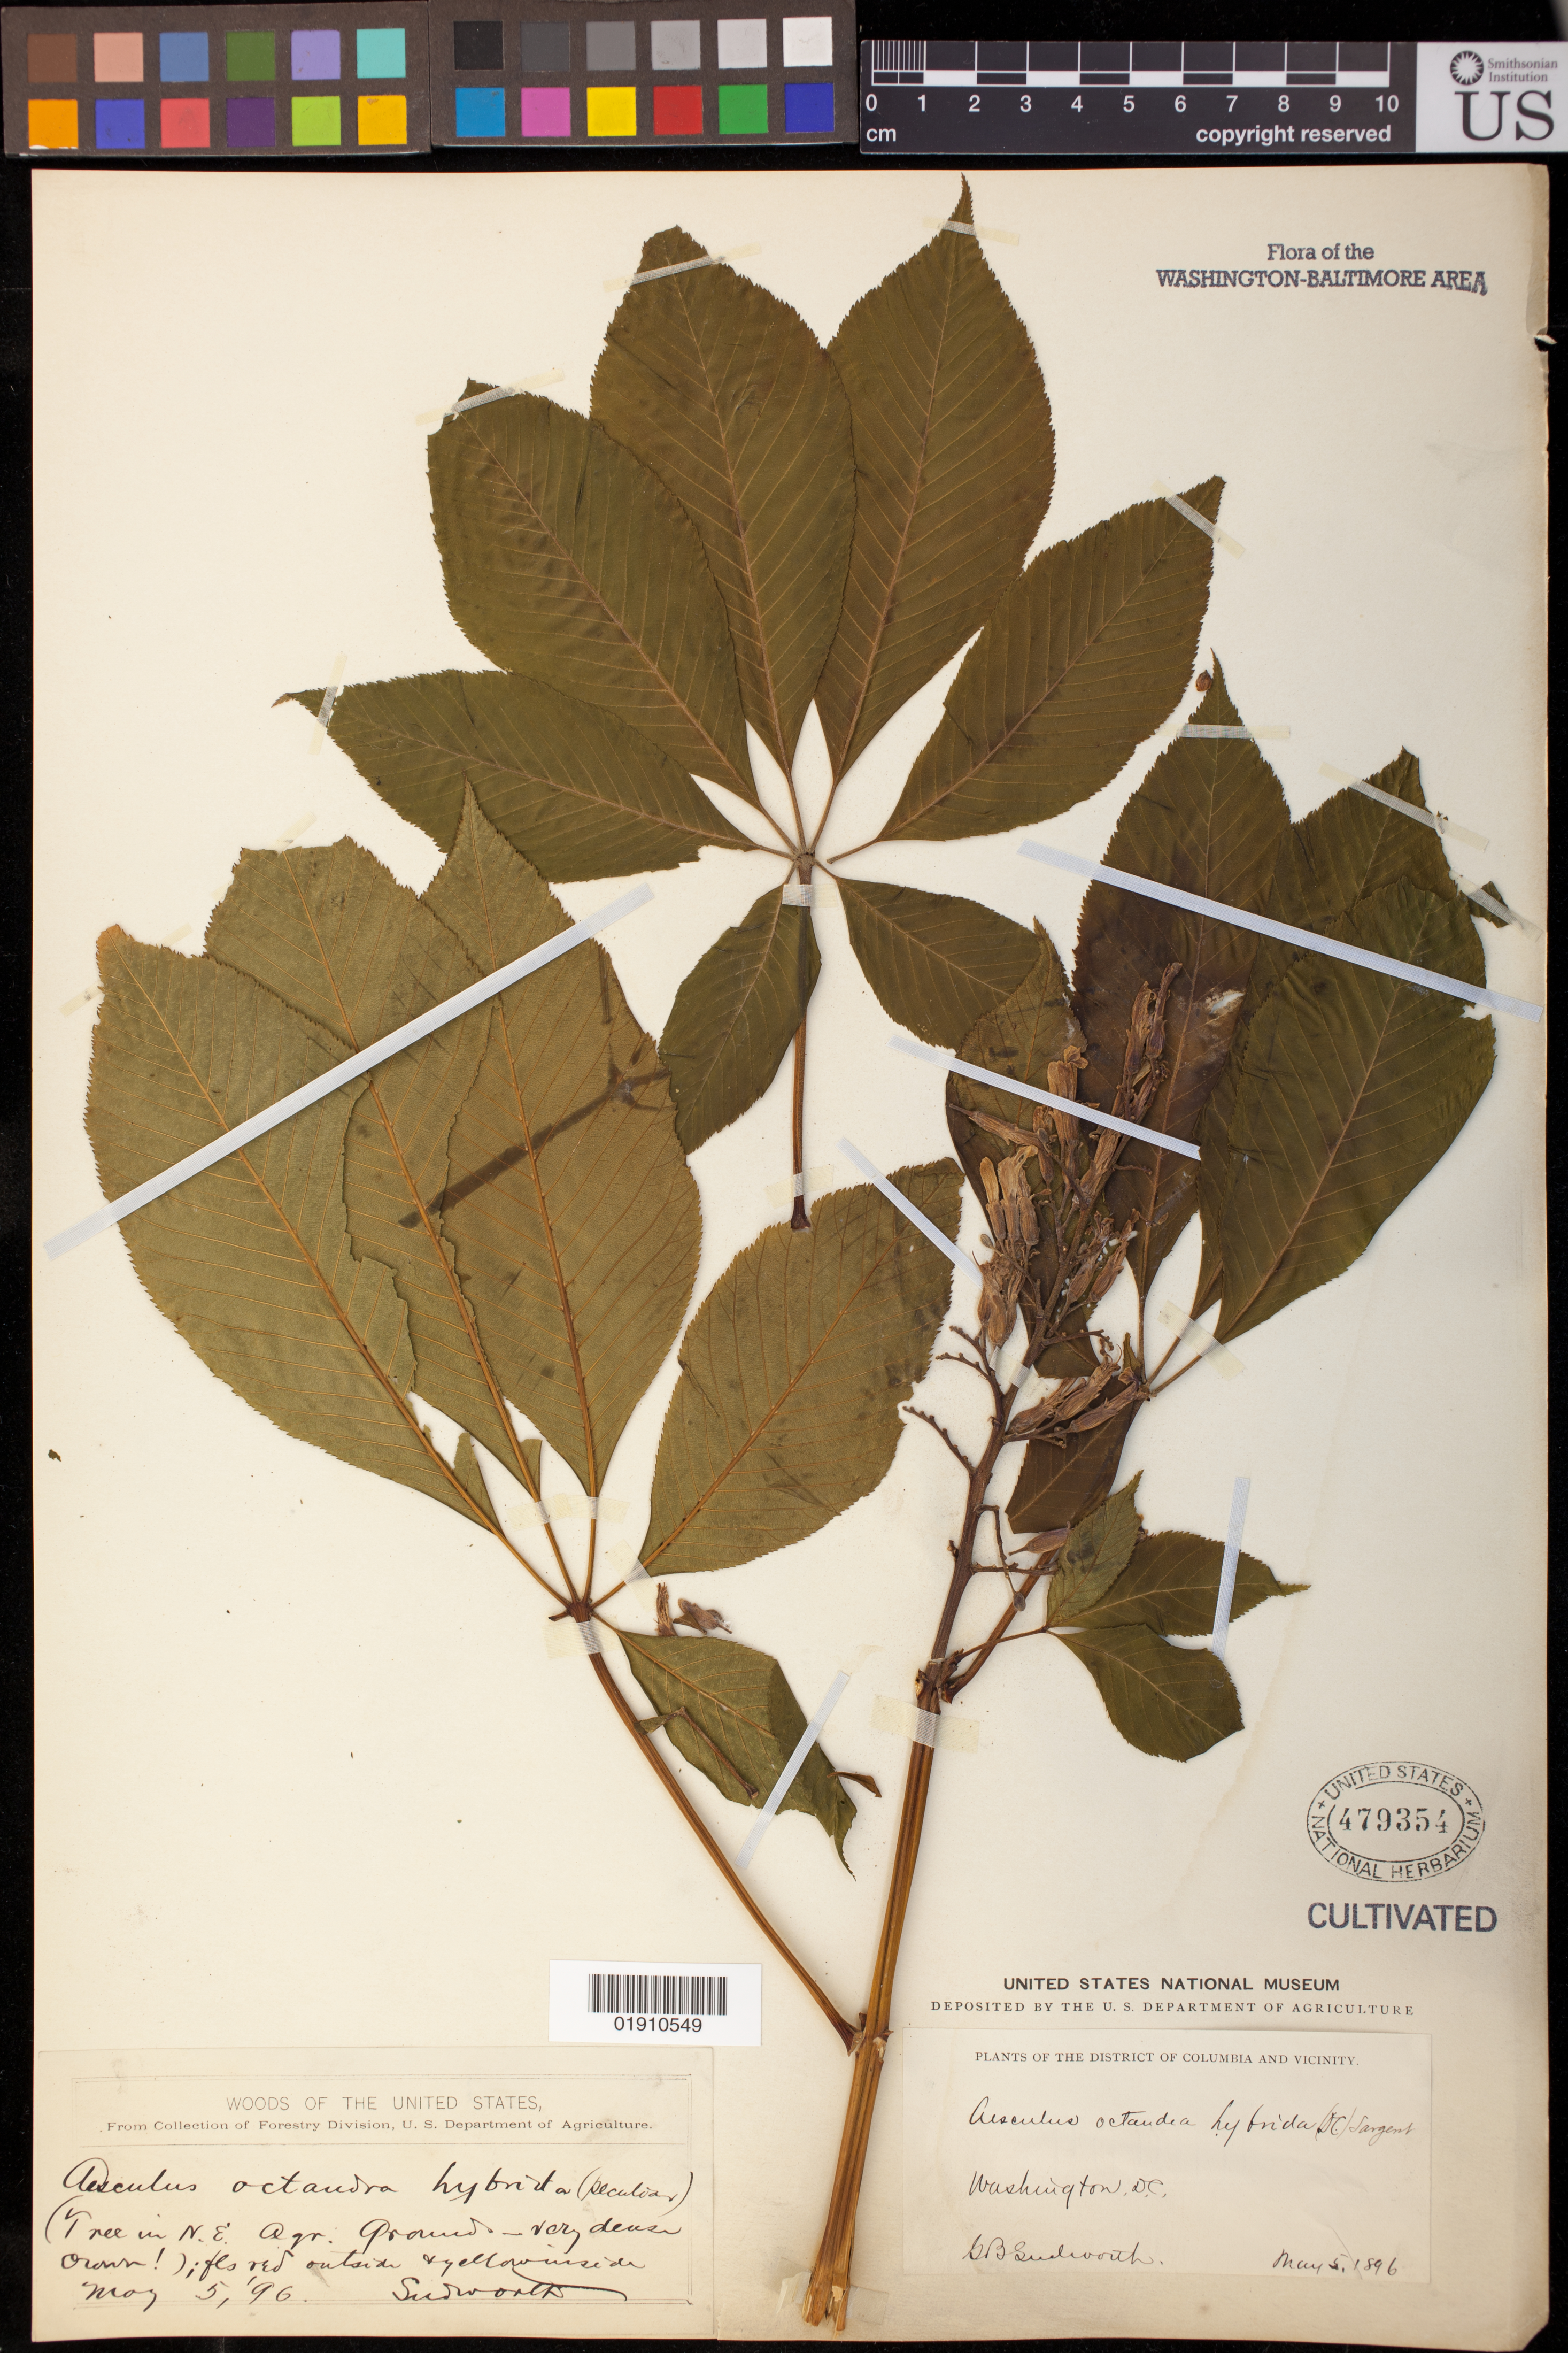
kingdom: Plantae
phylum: Tracheophyta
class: Magnoliopsida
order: Sapindales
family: Sapindaceae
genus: Aesculus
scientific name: Aesculus x hybrida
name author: DC.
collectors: G. B. Sudworth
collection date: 1896-05-05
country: United States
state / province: District of Columbia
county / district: Washington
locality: Washington.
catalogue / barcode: US 479354